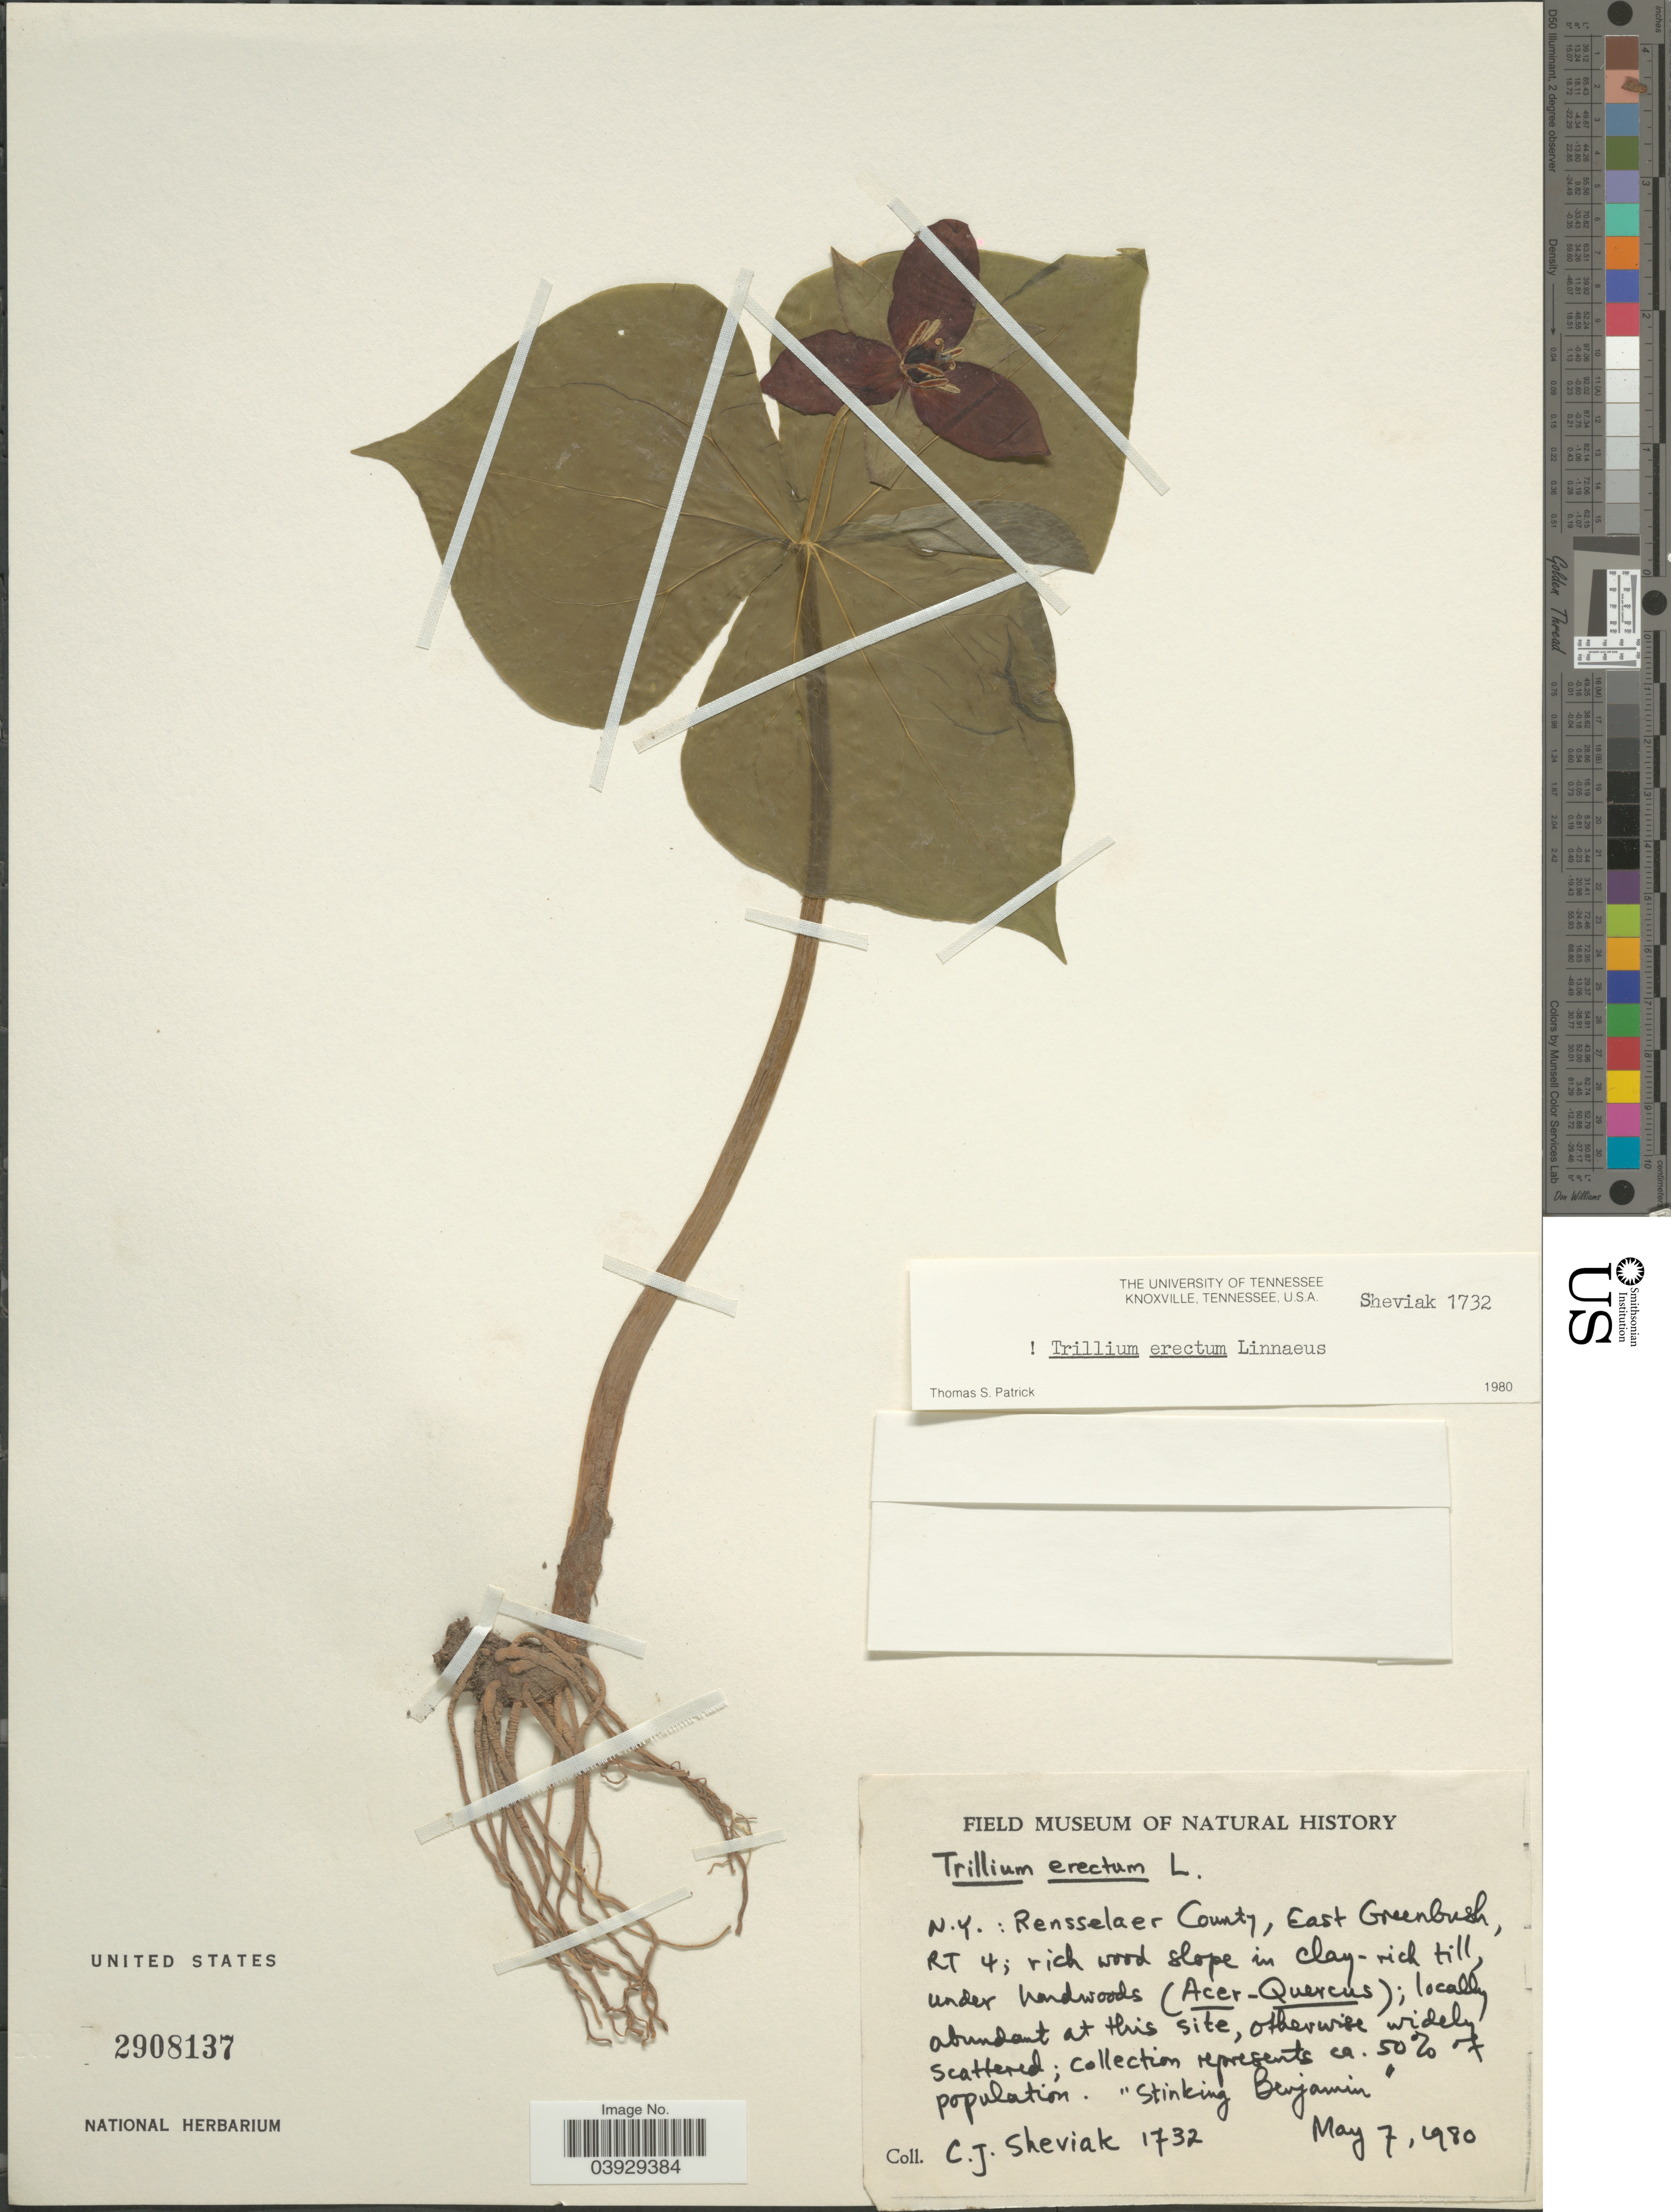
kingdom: Plantae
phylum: Tracheophyta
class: Liliopsida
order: Liliales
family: Melanthiaceae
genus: Trillium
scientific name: Trillium erectum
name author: L.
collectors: C. Sheviak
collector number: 1732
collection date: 1980-05-07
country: United States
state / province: New York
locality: Rensselaer County, East Greenbush, RT 4.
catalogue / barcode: US 2908137